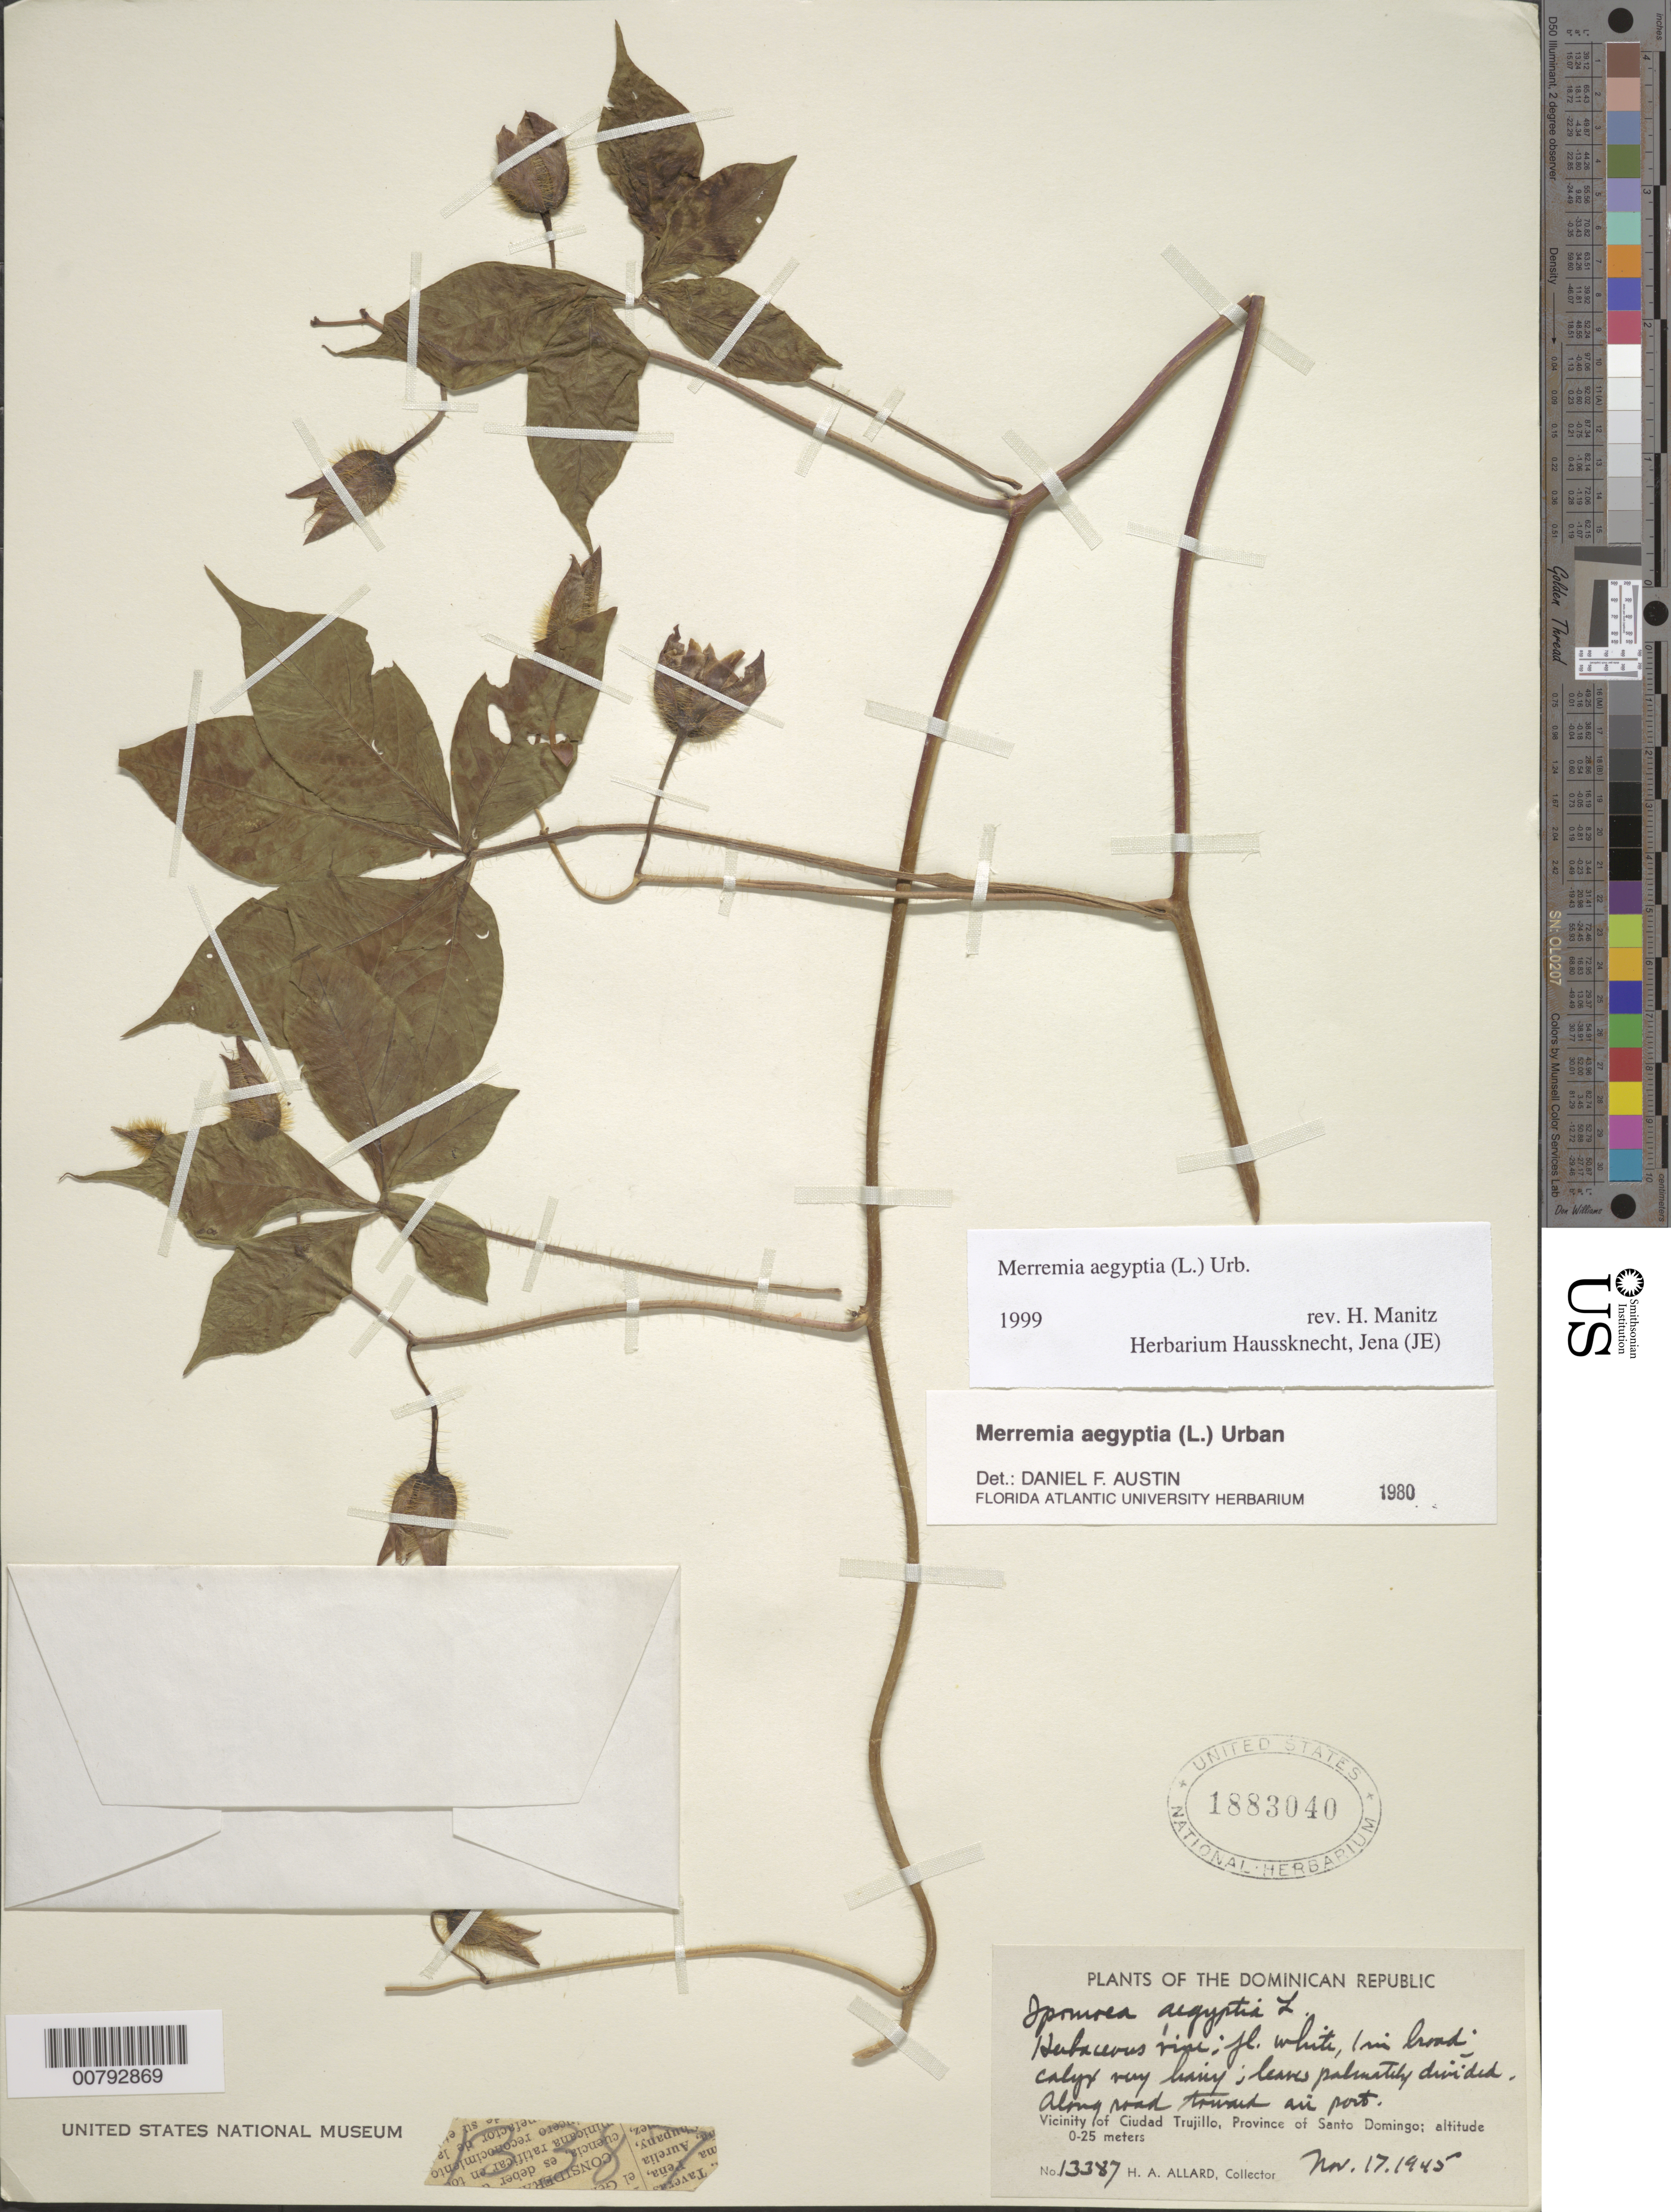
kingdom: Plantae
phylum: Tracheophyta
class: Magnoliopsida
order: Solanales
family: Convolvulaceae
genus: Distimake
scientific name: Distimake aegyptius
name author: (L.) A. R. Simões & Staples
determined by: Strong, Mark T., (BOT), Smithsonian Institution - National Museum of Natural History (UNITED STATES)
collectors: H. A. Allard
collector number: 13387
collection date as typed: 17 Nov 1945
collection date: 1945-11-17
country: Dominican Republic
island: Hispaniola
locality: Province of Santo Domingo, vicinity of Ciudad Trujillo, along road toward airport.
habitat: Along road.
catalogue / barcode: US 1883040